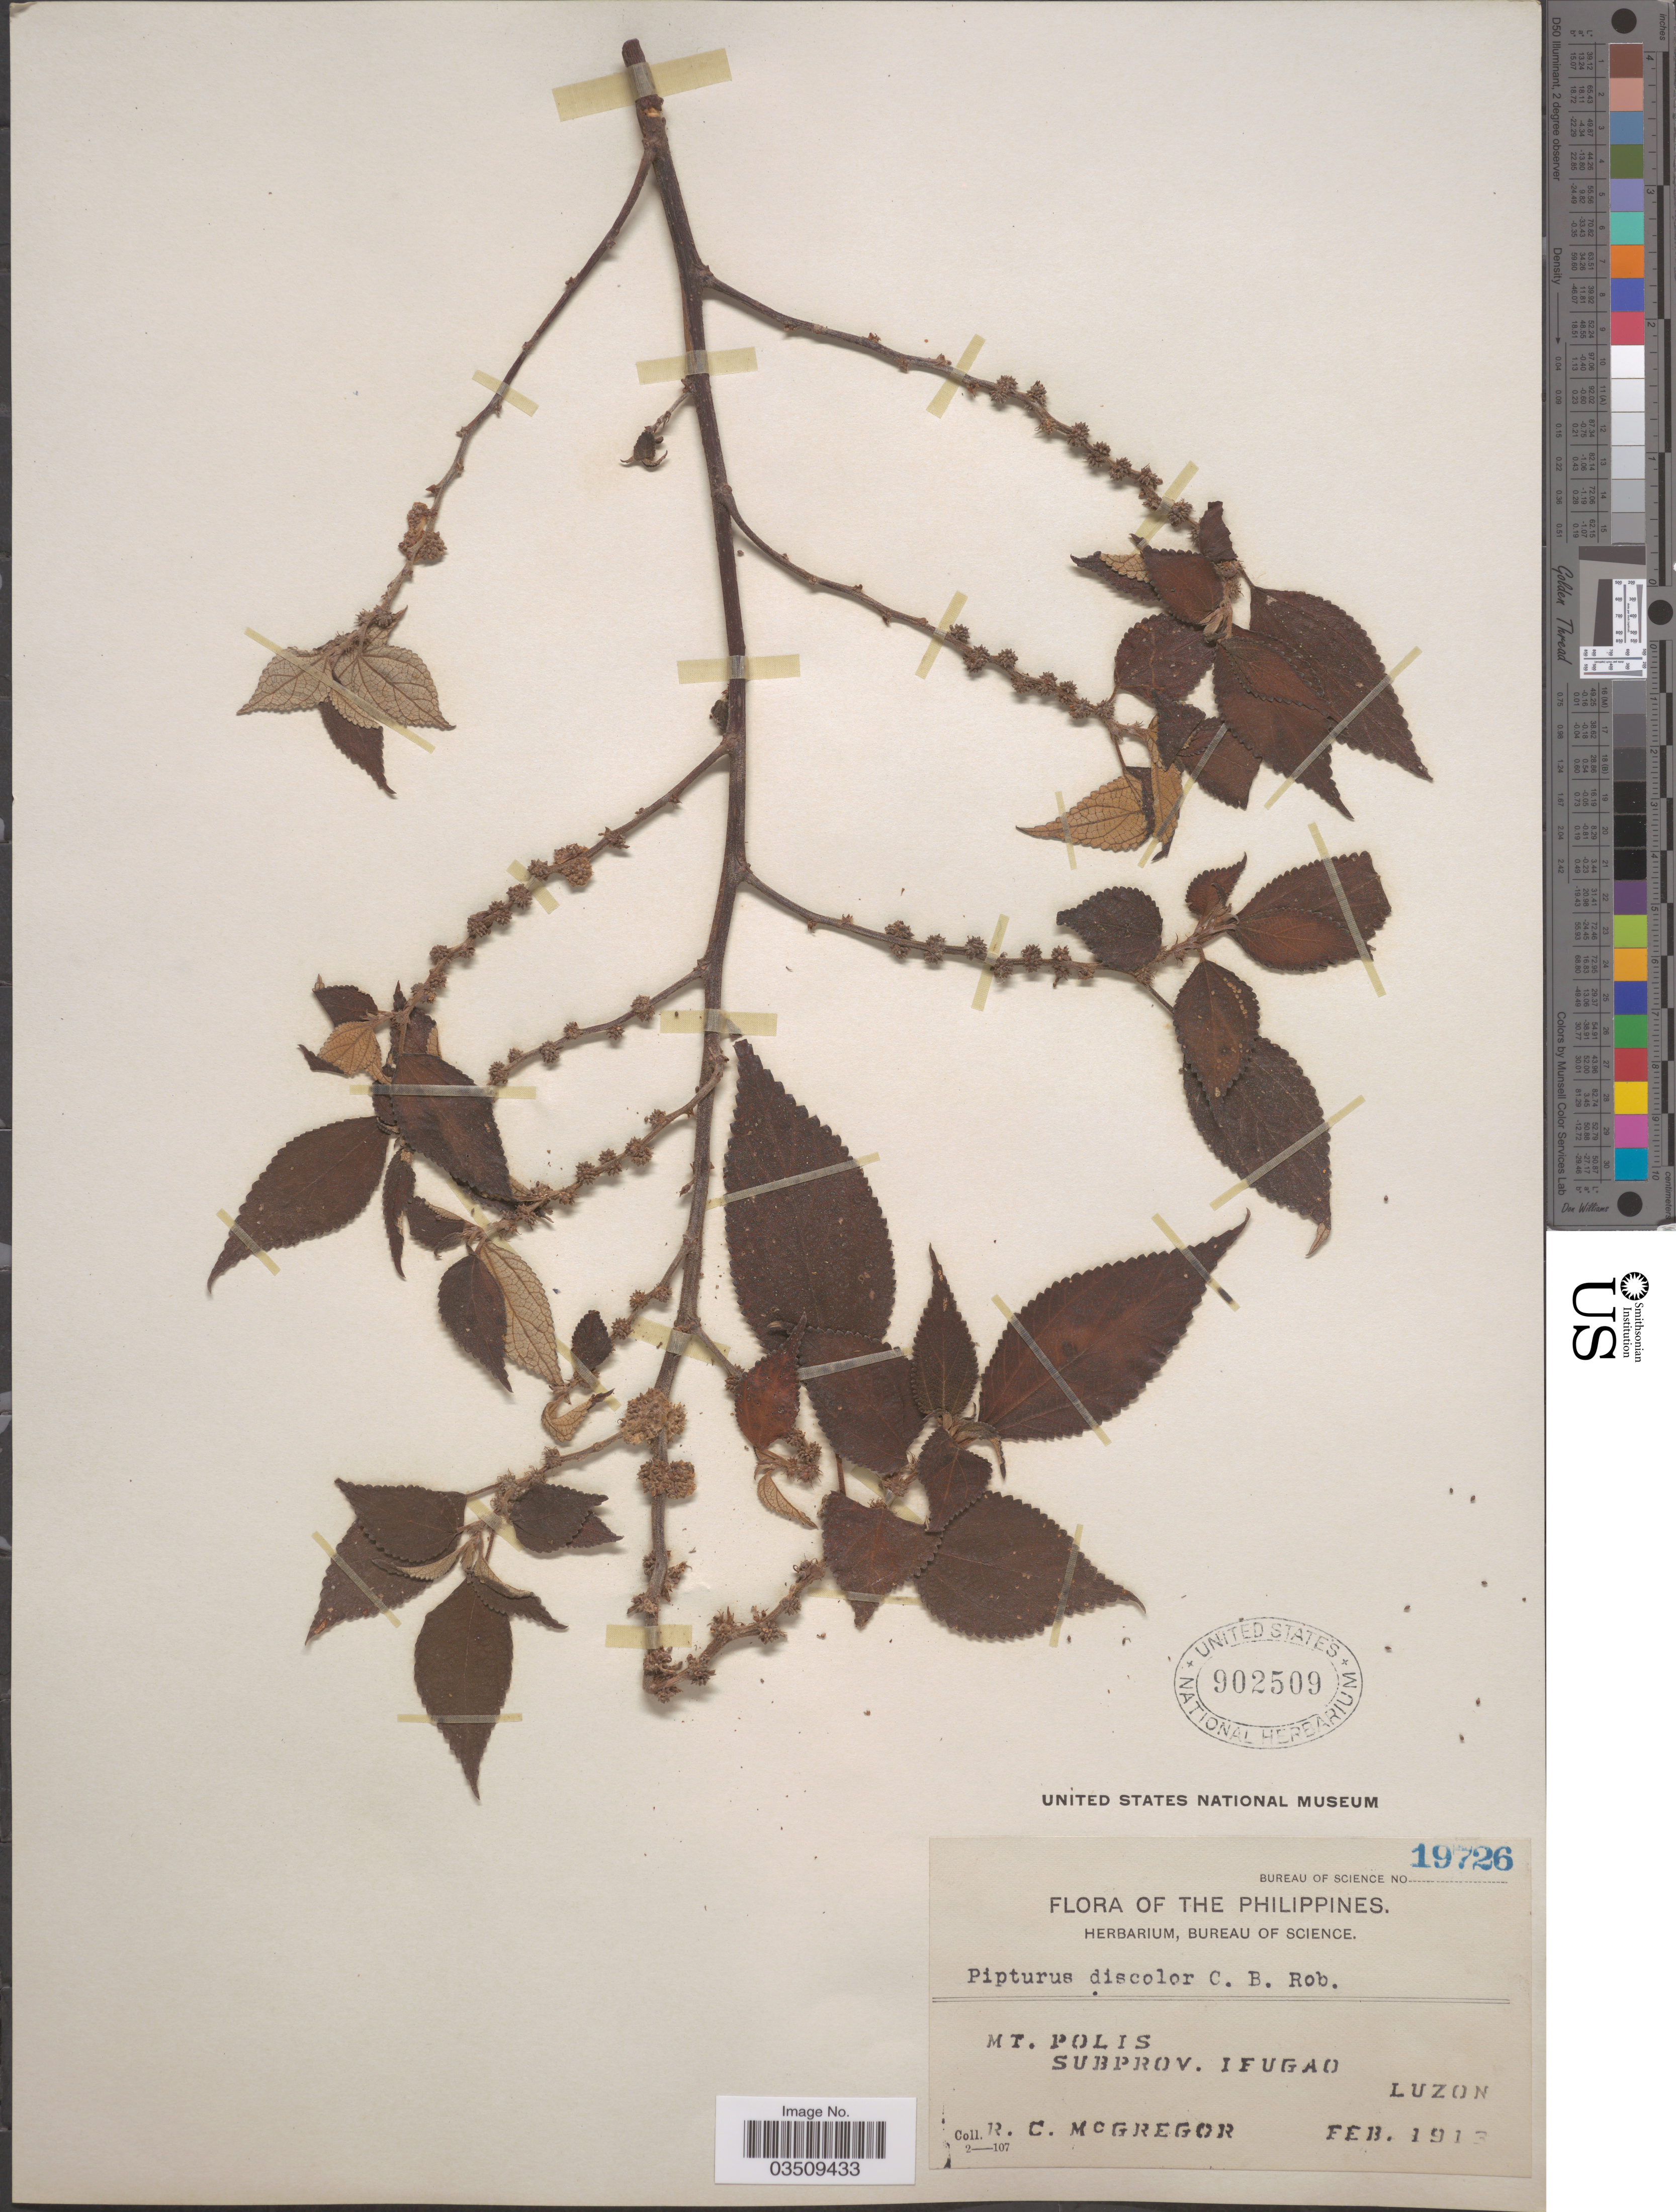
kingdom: Plantae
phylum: Tracheophyta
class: Magnoliopsida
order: Rosales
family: Urticaceae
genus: Nothocnide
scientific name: Nothocnide discolor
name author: (C.B. Rob.) Chew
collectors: R. C. McGregor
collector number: Bureau of Science 19726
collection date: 1913-02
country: Philippines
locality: Mt. Polis. Subprov. Ifugao. Luzon.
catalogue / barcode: US 902509